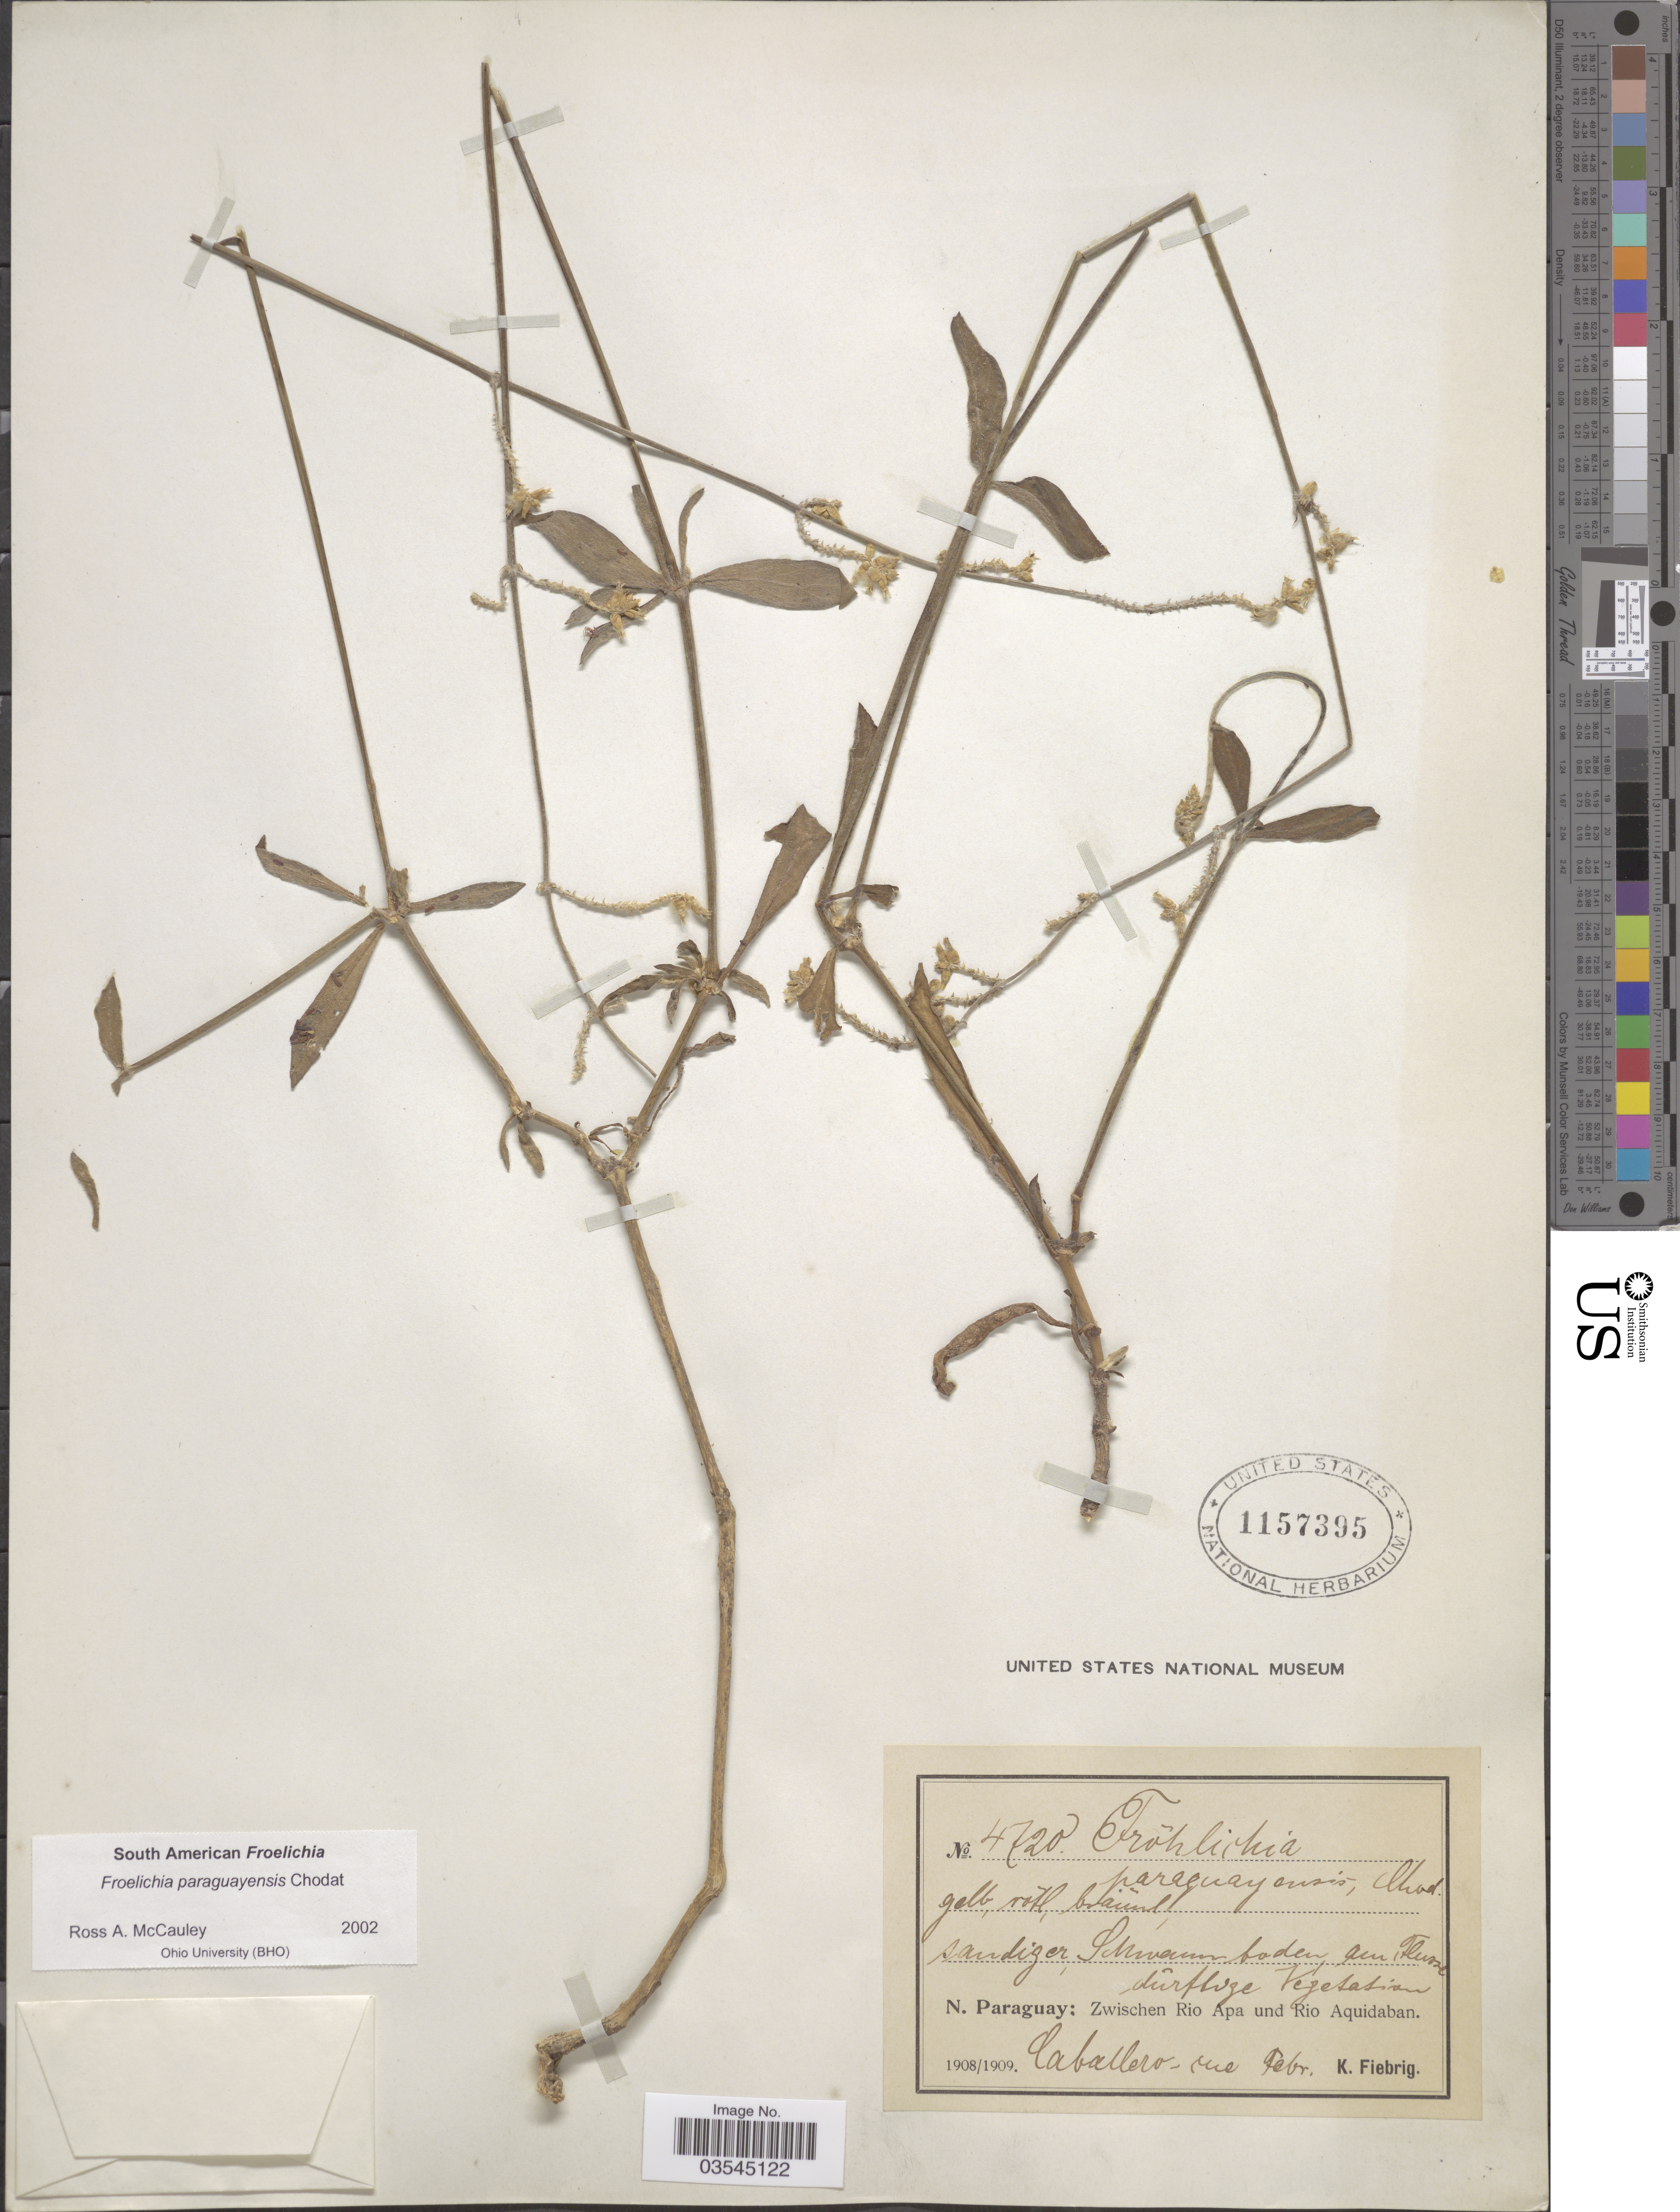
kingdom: Plantae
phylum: Tracheophyta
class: Magnoliopsida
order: Caryophyllales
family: Amaranthaceae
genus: Froelichia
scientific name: Froelichia paraguayensis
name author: Chodat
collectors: K. Fiebrig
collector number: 4720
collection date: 1908-02/1909-02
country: Paraguay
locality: N. Paraguay: Zwischen Rio Apa und Rio Aquidaban. Caballero.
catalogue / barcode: US 1157395